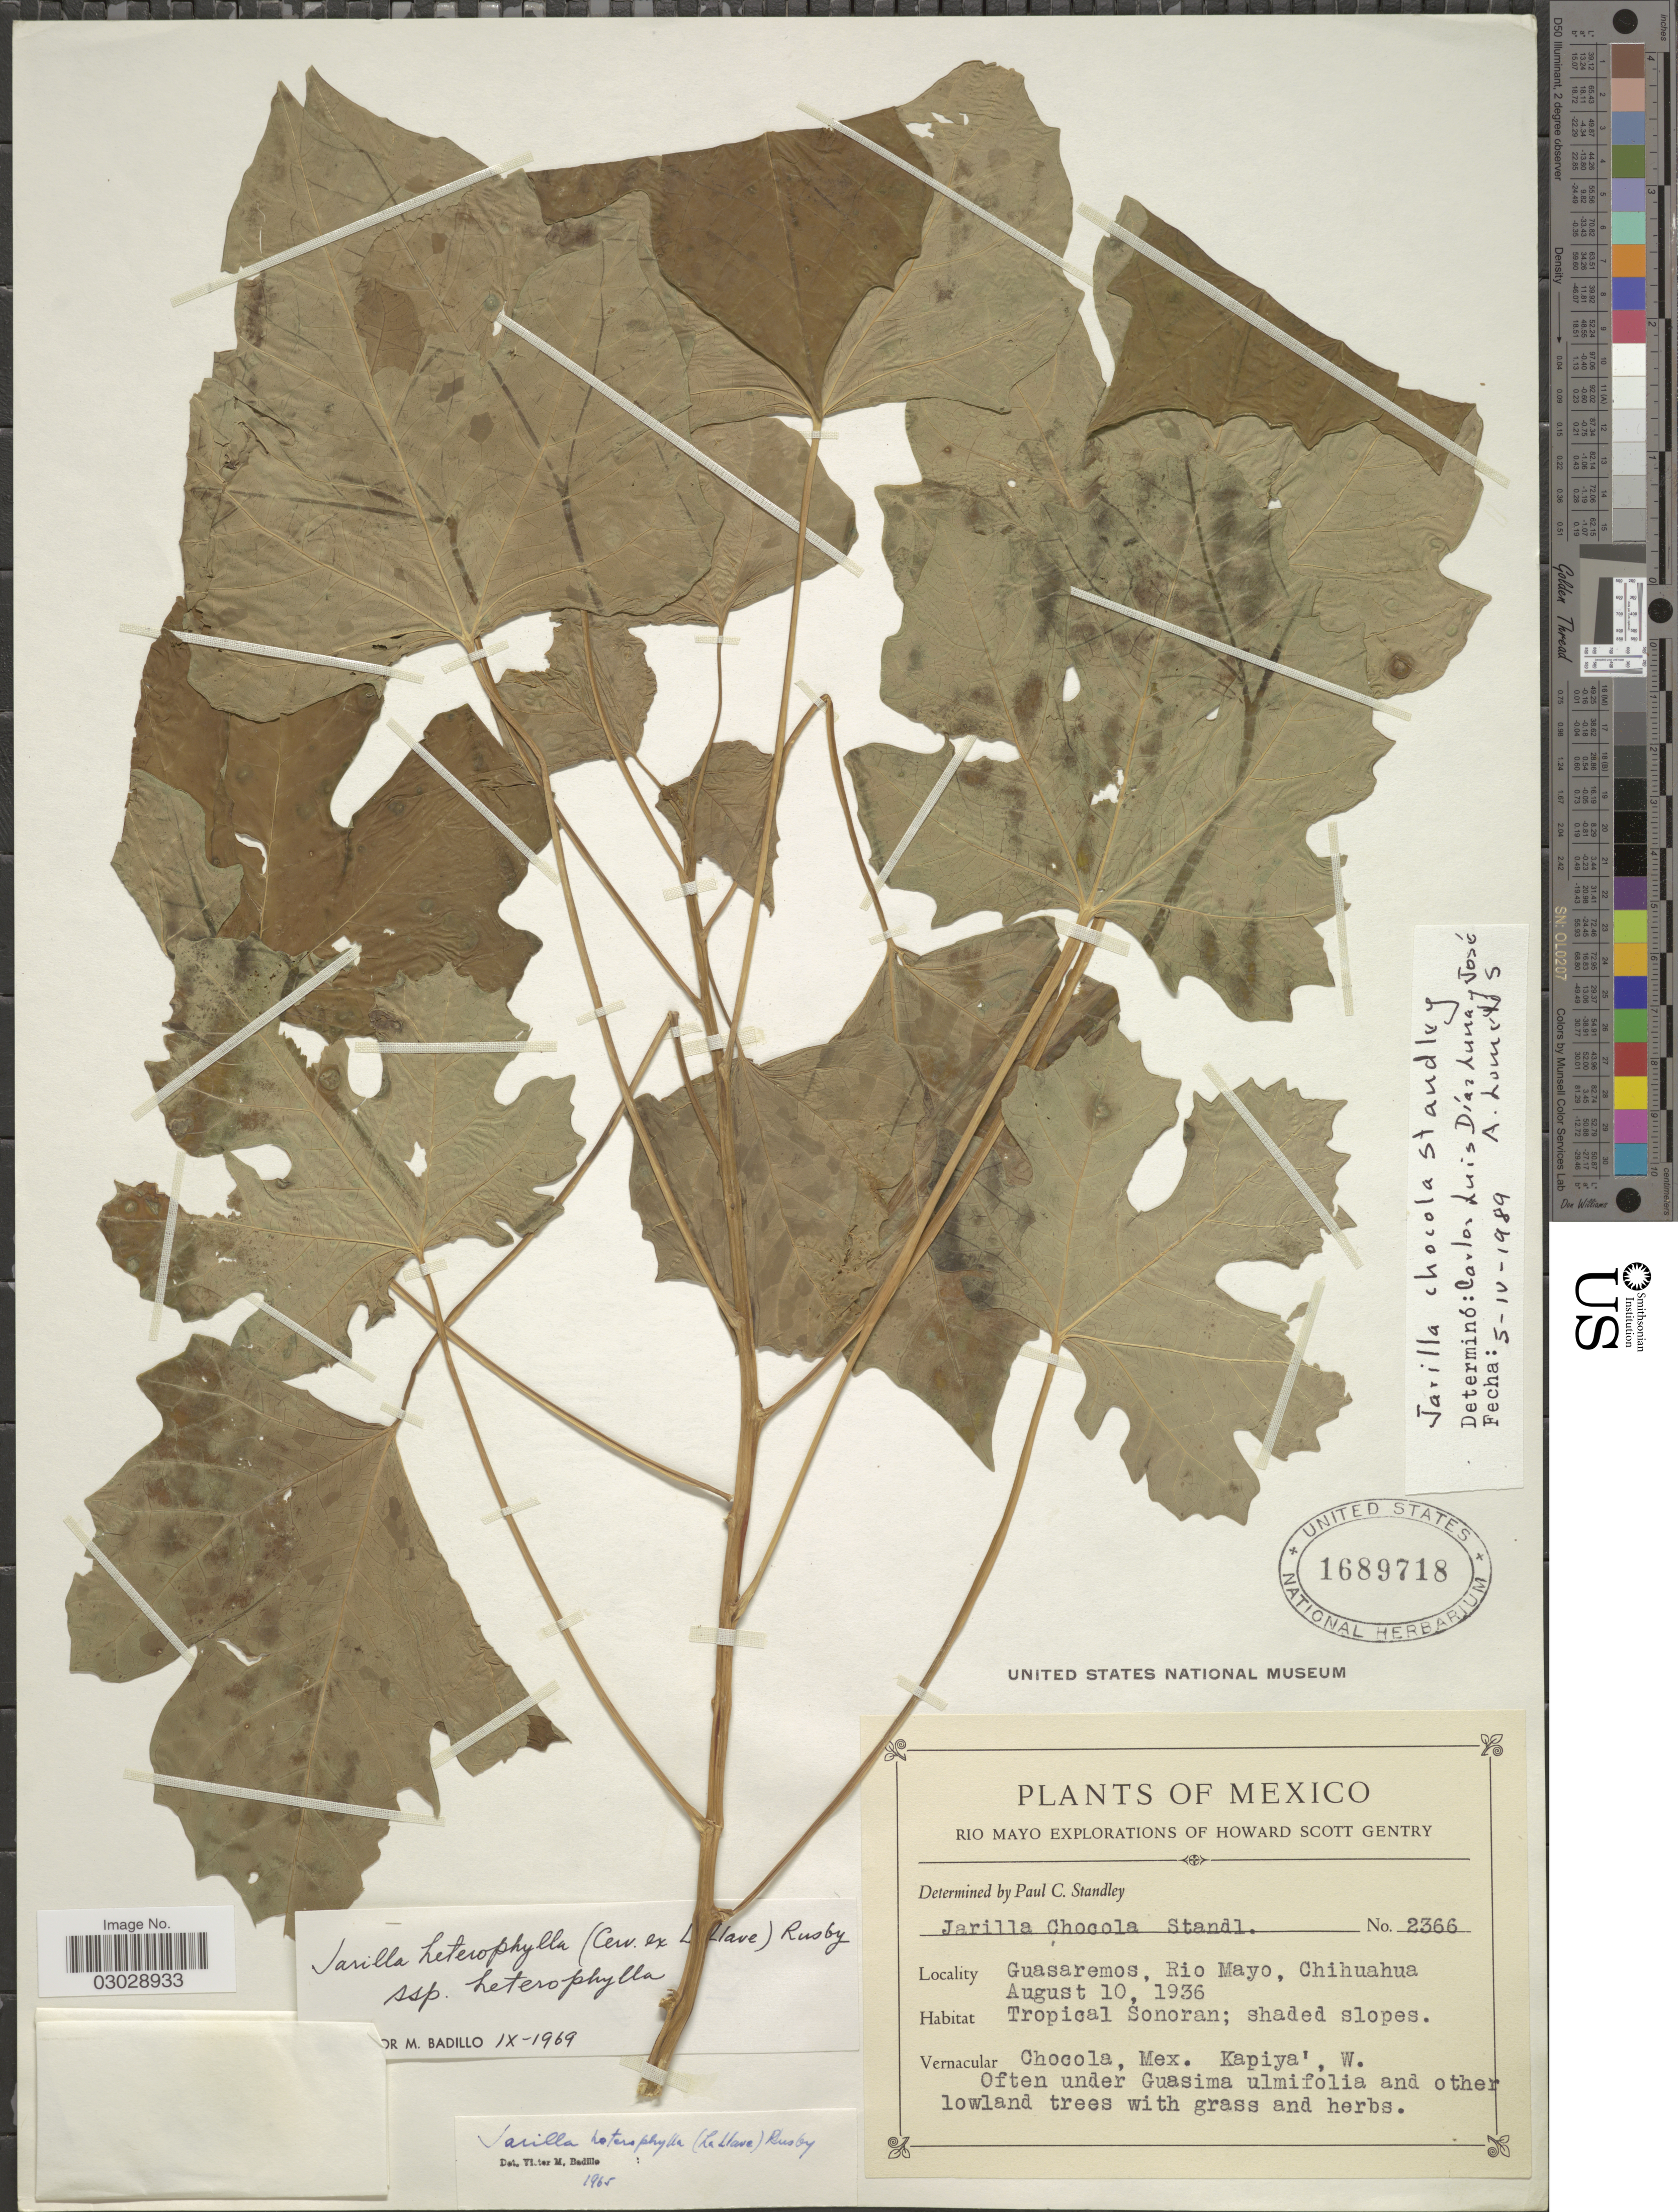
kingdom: Plantae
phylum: Tracheophyta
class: Magnoliopsida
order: Brassicales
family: Caricaceae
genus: Jarilla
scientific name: Jarilla chocola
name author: Standl.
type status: Isotype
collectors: H. S. Gentry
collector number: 2366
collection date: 1936-08-10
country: Mexico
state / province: Chihuahua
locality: Guasaremos, Rio Mayo.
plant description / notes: Type collection of Jarilla chocola Standl.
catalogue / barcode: US 1689718